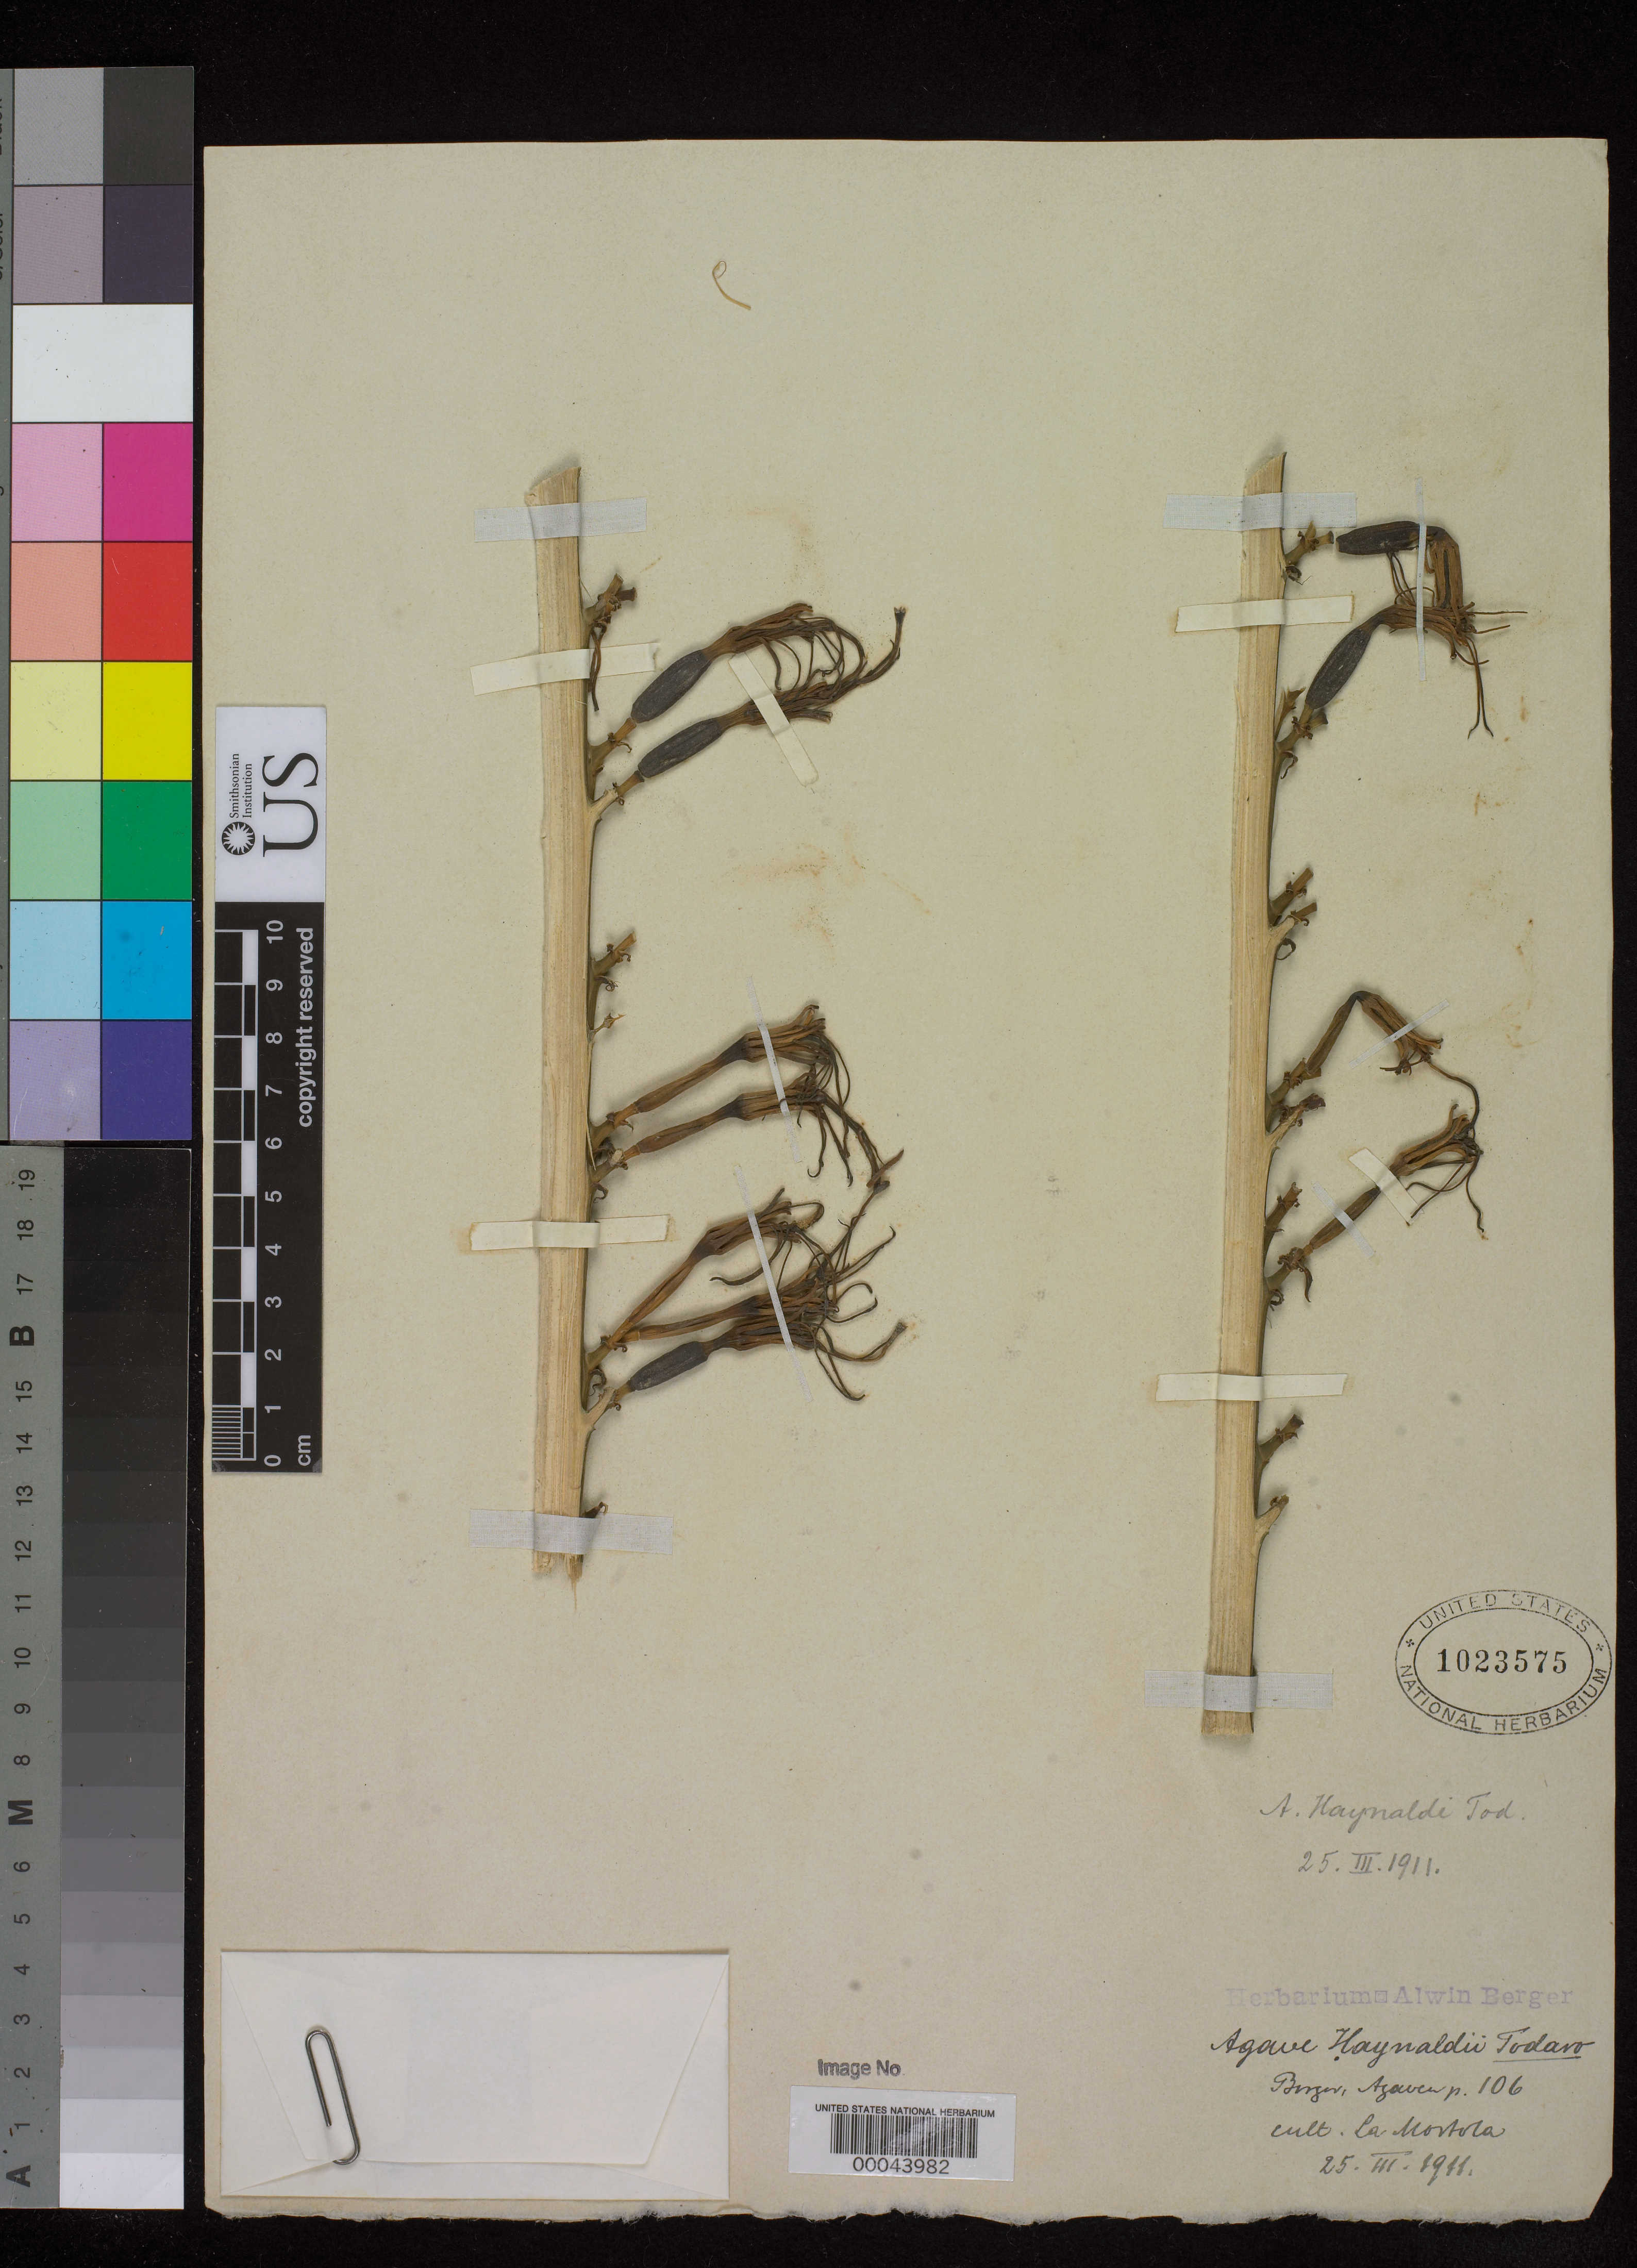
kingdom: Plantae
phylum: Tracheophyta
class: Liliopsida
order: Asparagales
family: Asparagaceae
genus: Agave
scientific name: Agave ensifera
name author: Jacobi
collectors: ex herb. A. Berger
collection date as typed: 25 Mar 1911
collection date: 1911-03-25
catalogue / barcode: US 1023575